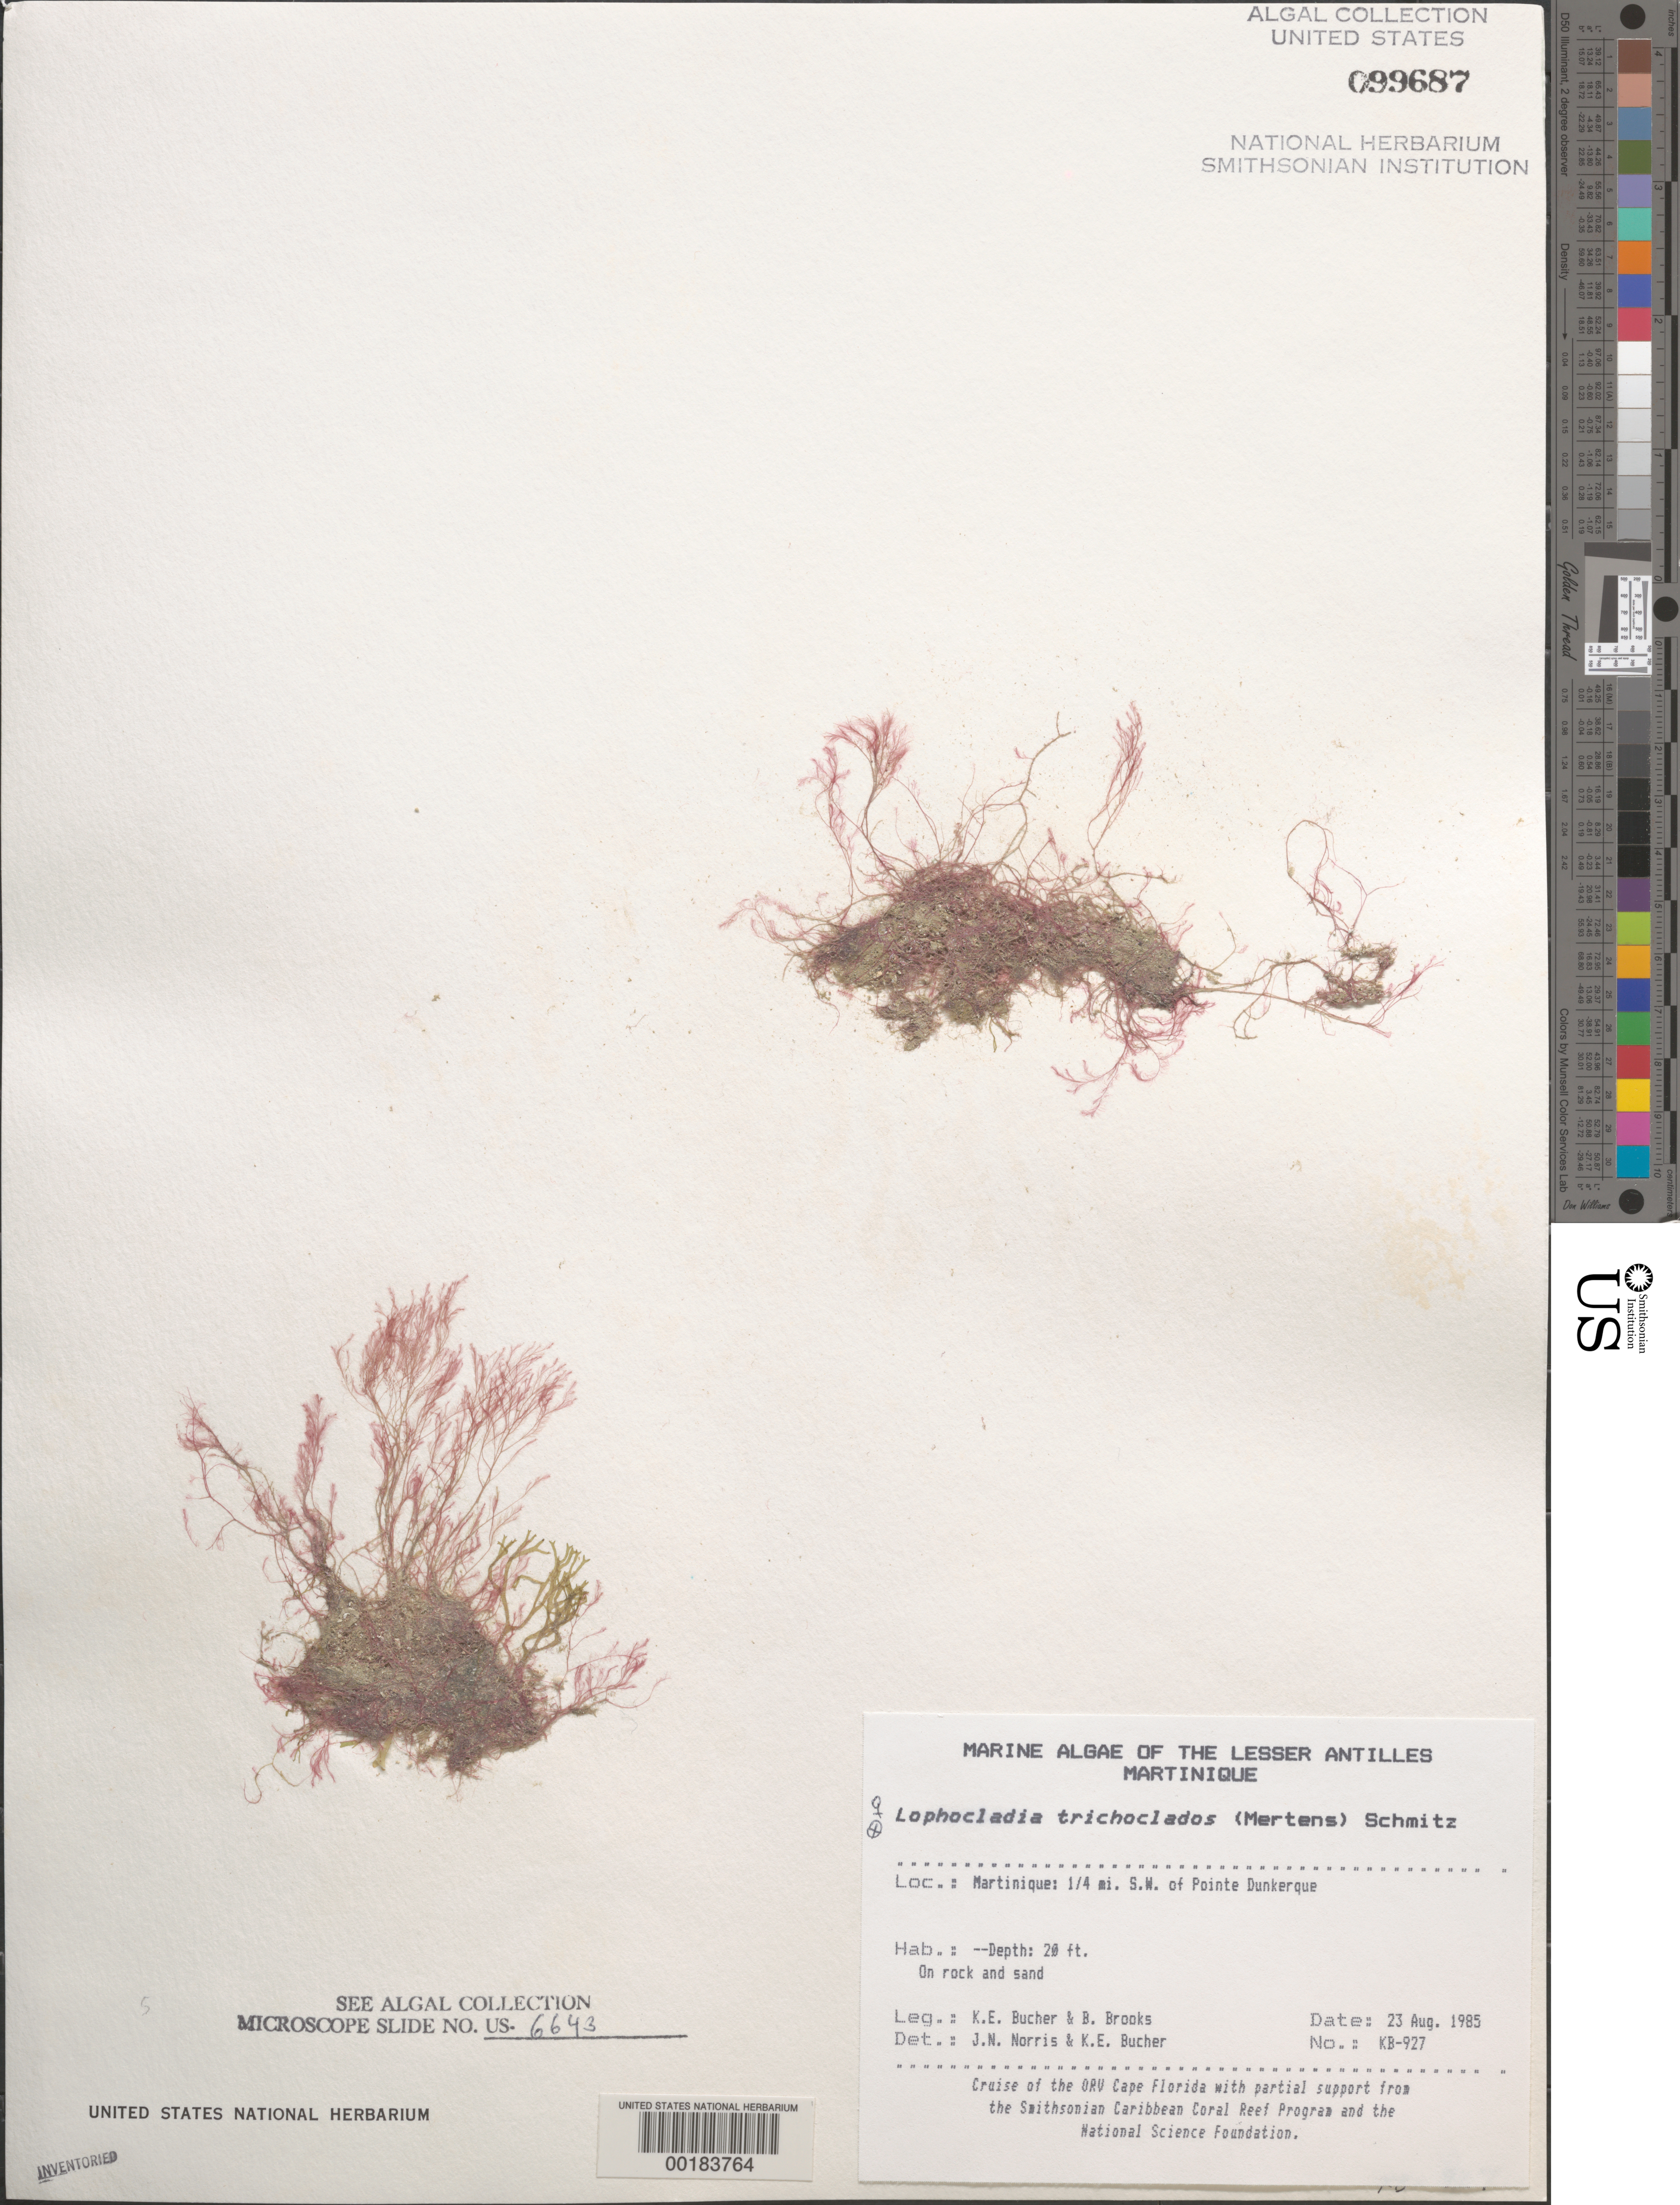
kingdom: Plantae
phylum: Rhodophyta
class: Florideophyceae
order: Ceramiales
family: Rhodomelaceae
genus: Lophocladia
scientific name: Lophocladia trichoclados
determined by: Norris, J. N.; Bucher, K. E.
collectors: K. E. Bucher & B. Brooks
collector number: Kb-927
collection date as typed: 23 Aug 1985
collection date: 1985-08-23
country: Martinique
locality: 1/4th mile southwest of Pointe Dunkerque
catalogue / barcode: US 99687